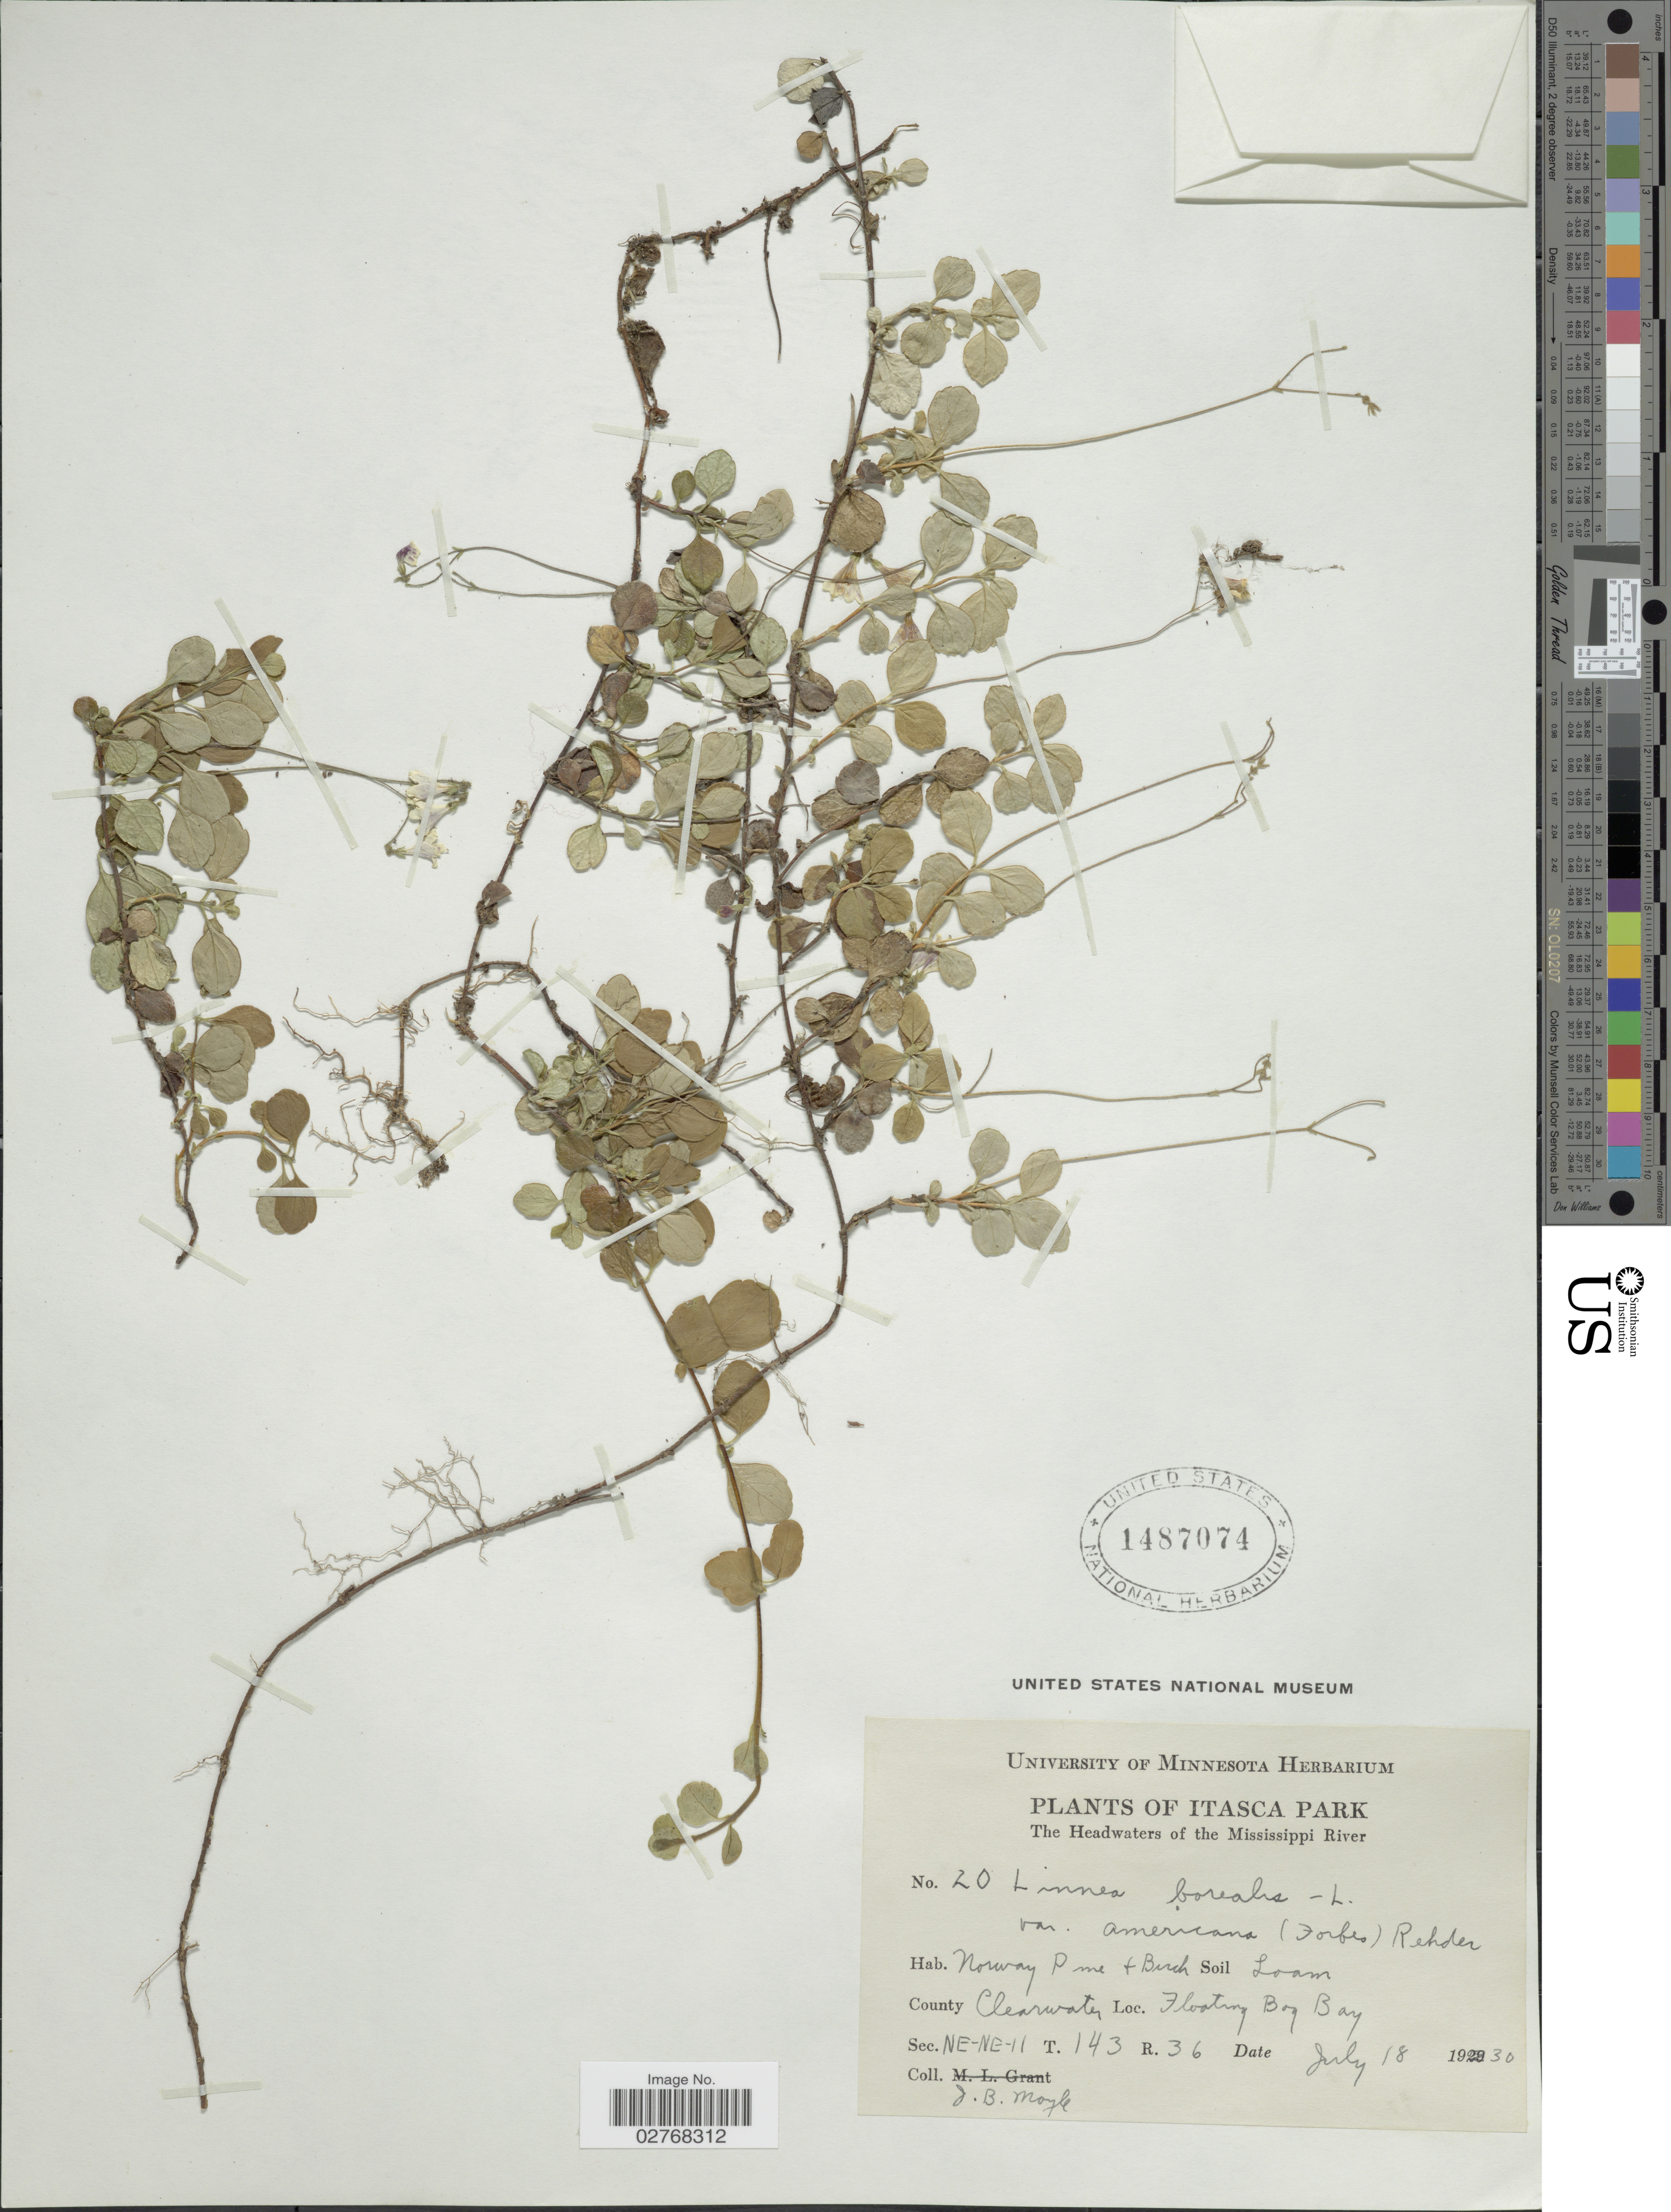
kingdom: Plantae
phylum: Tracheophyta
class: Magnoliopsida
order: Dipsacales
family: Caprifoliaceae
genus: Linnaea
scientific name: Linnaea borealis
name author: L.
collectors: J. Moyle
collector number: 20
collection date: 1930-07-18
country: United States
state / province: Minnesota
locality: Itasca Park. The Headwaters of the Mississippi River. County Clearwater. Floating Bog Bay. Sec. NE-NE-11. T.143 R.36.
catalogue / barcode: US 1487074